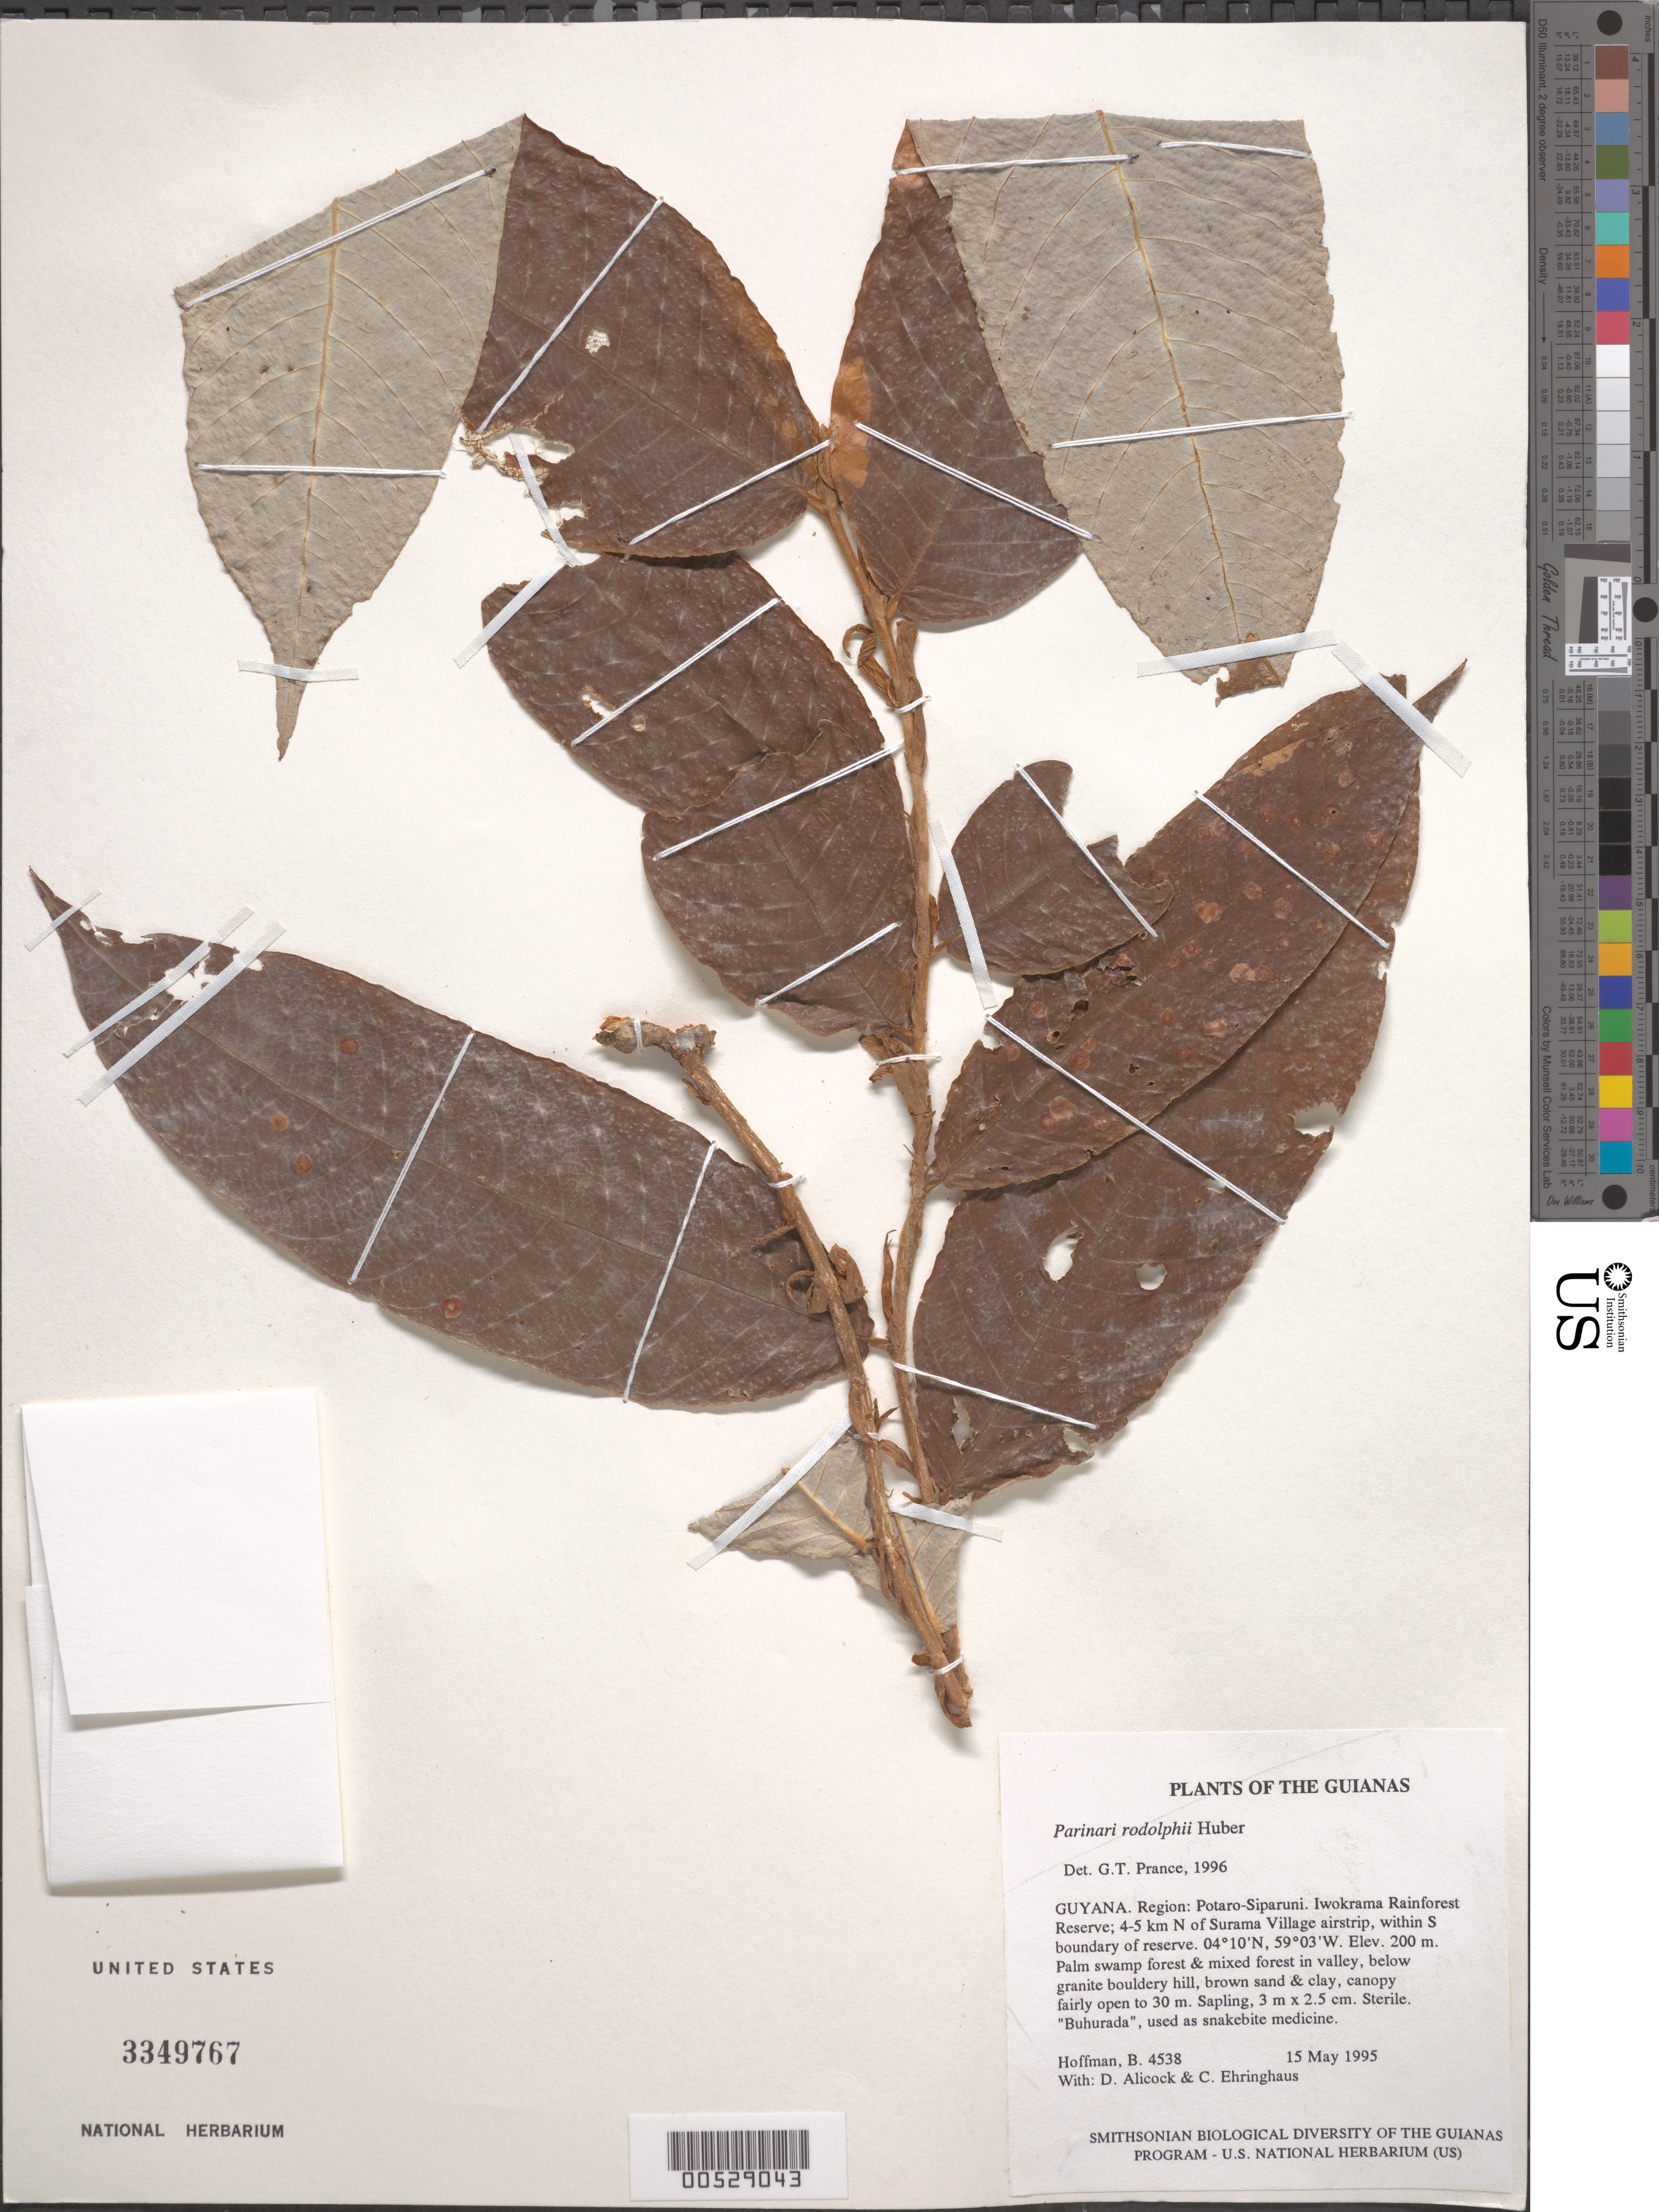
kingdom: Plantae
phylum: Tracheophyta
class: Magnoliopsida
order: Malpighiales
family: Chrysobalanaceae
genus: Parinari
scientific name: Parinari rodolphii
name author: Huber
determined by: Prance, G. T.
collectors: B. Hoffman, D. Allicock & C. Ehringhaus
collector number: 4538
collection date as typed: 15 May 1995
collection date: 1995-05-15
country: Guyana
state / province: Potaro-Siparuni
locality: Iwokrama Rainforest Reserve; 4-5 km N of Surama village airstrip, within S boundary of reserve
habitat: Palm swamp forest & mixed forest in valley, below granite bouldery hill, brown sand & clay, canopy fairly open to 30 m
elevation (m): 200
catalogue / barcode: US 3349767